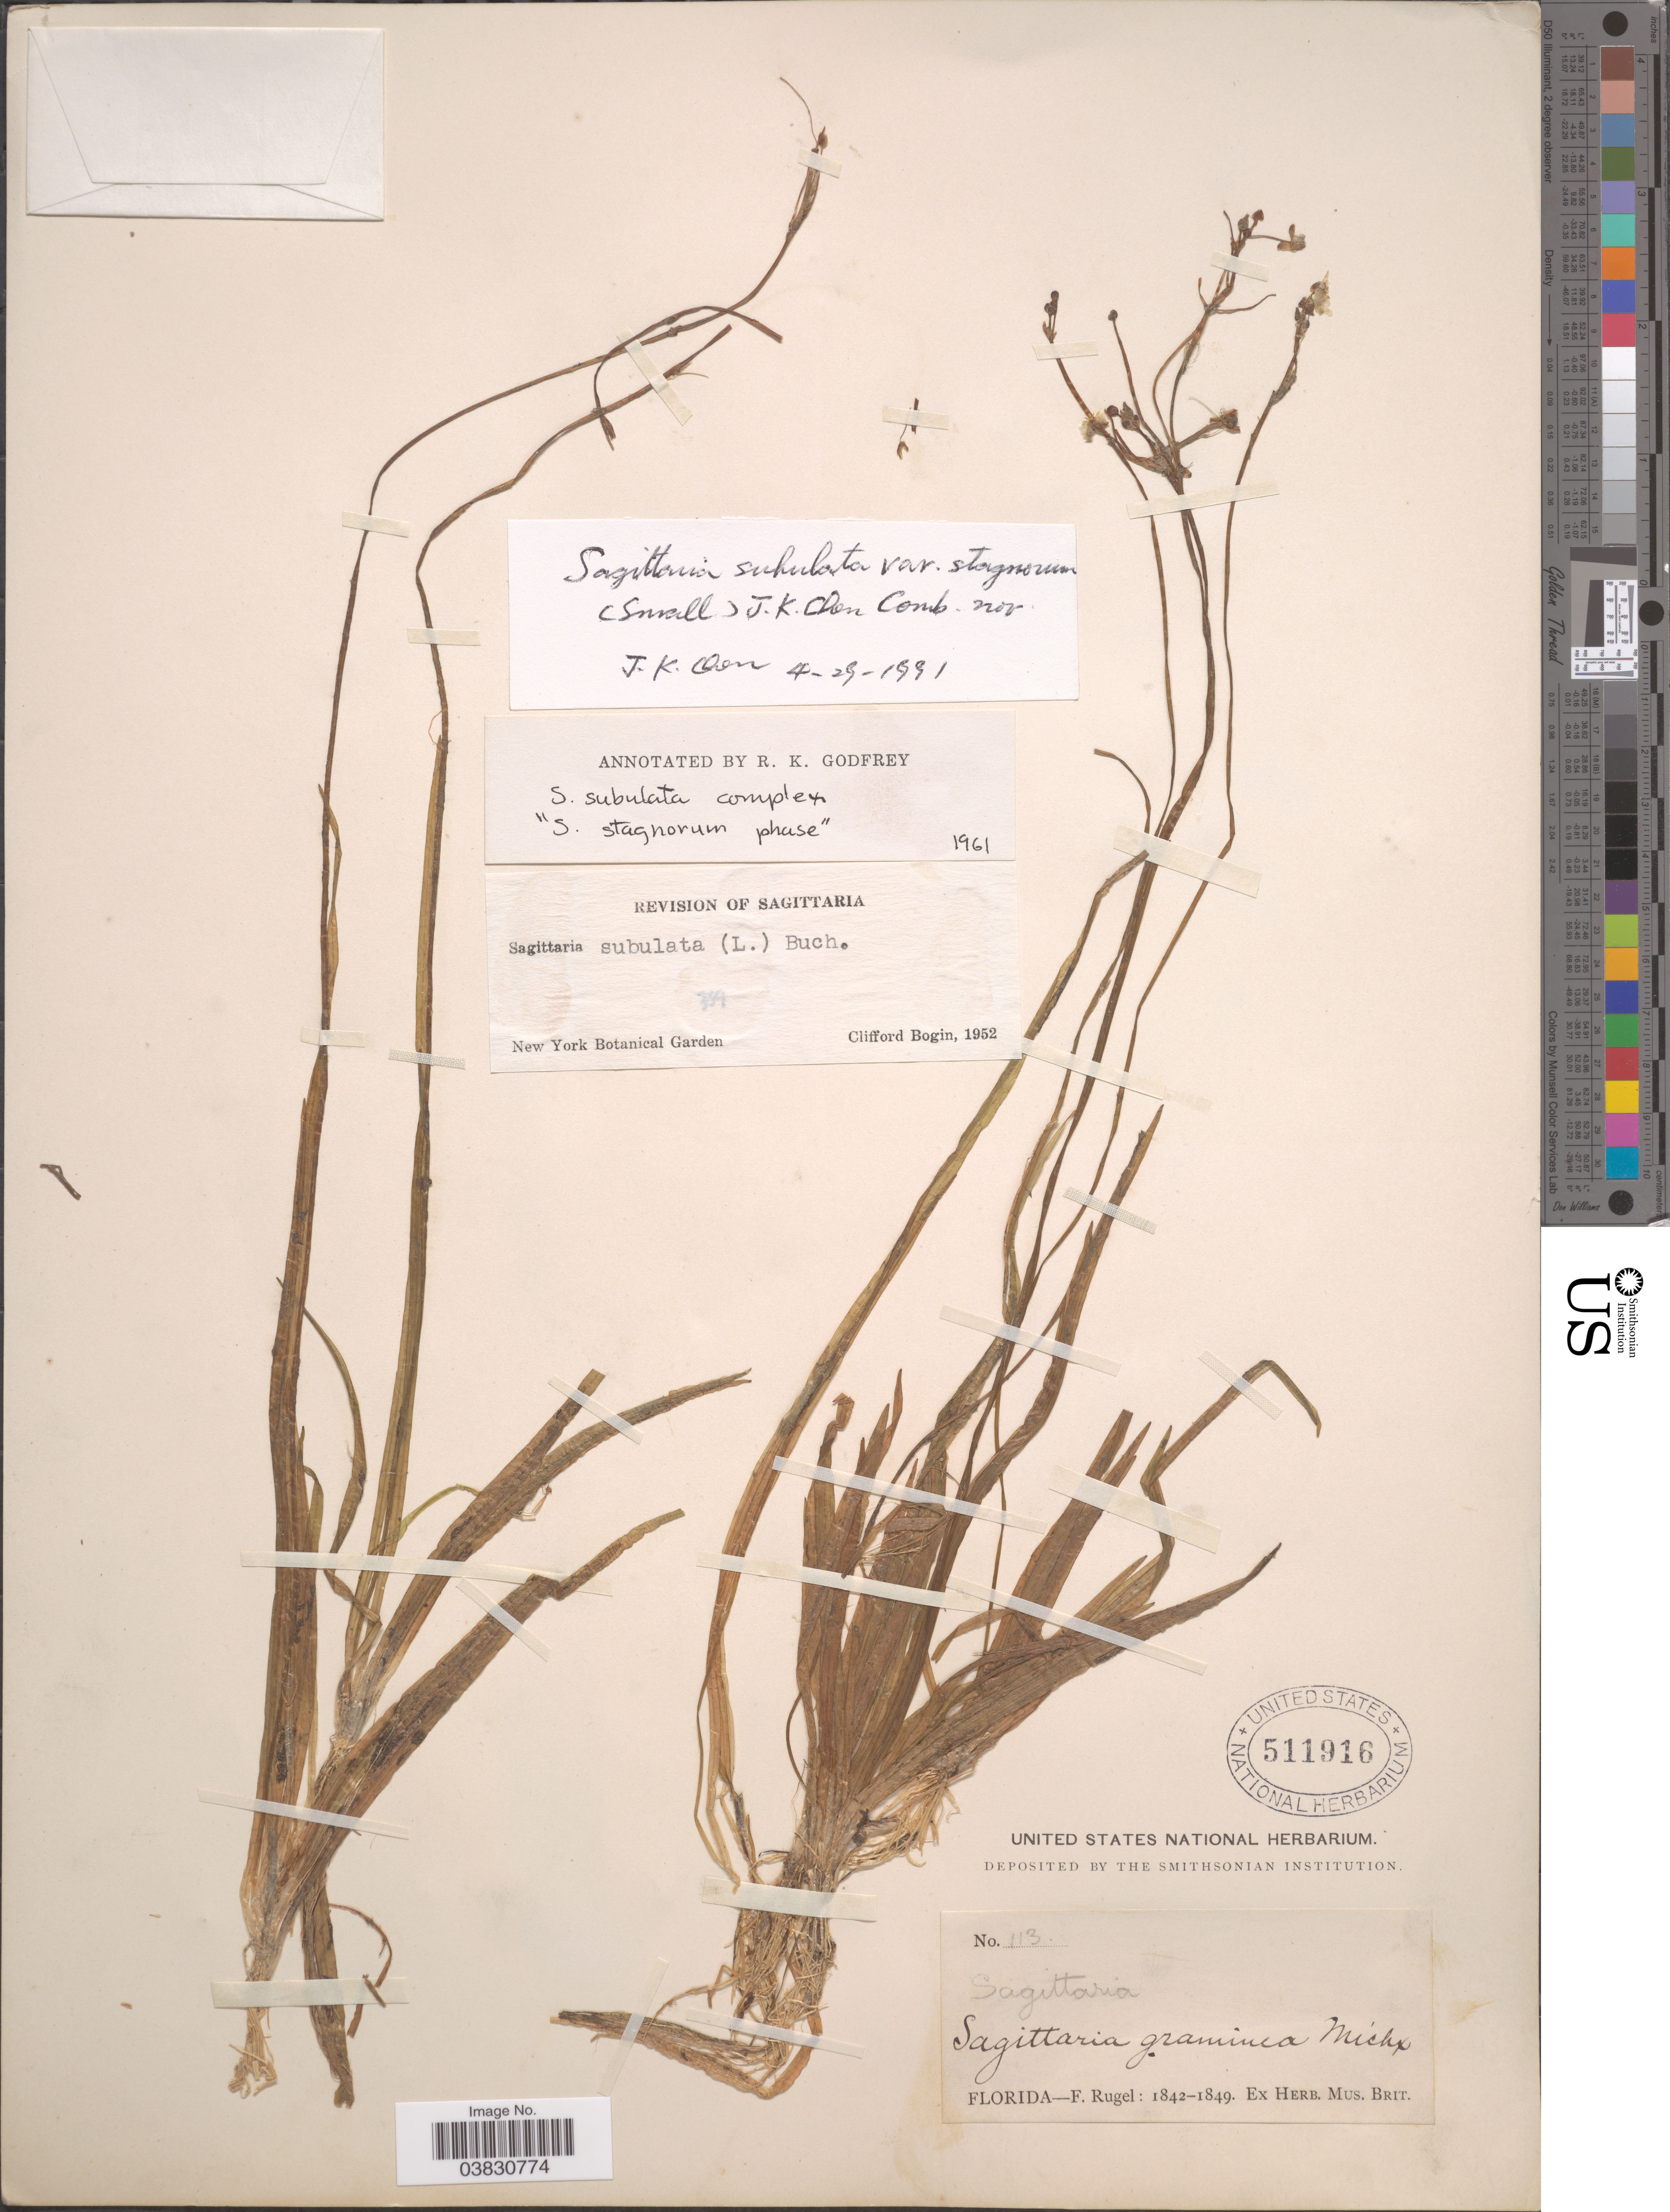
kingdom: Plantae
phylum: Tracheophyta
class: Liliopsida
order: Alismatales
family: Alismataceae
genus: Sagittaria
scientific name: Sagittaria subulata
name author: (L.) Buchenau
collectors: F. Rugel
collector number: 113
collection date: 1842/1849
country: United States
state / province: Florida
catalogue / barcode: US 511916